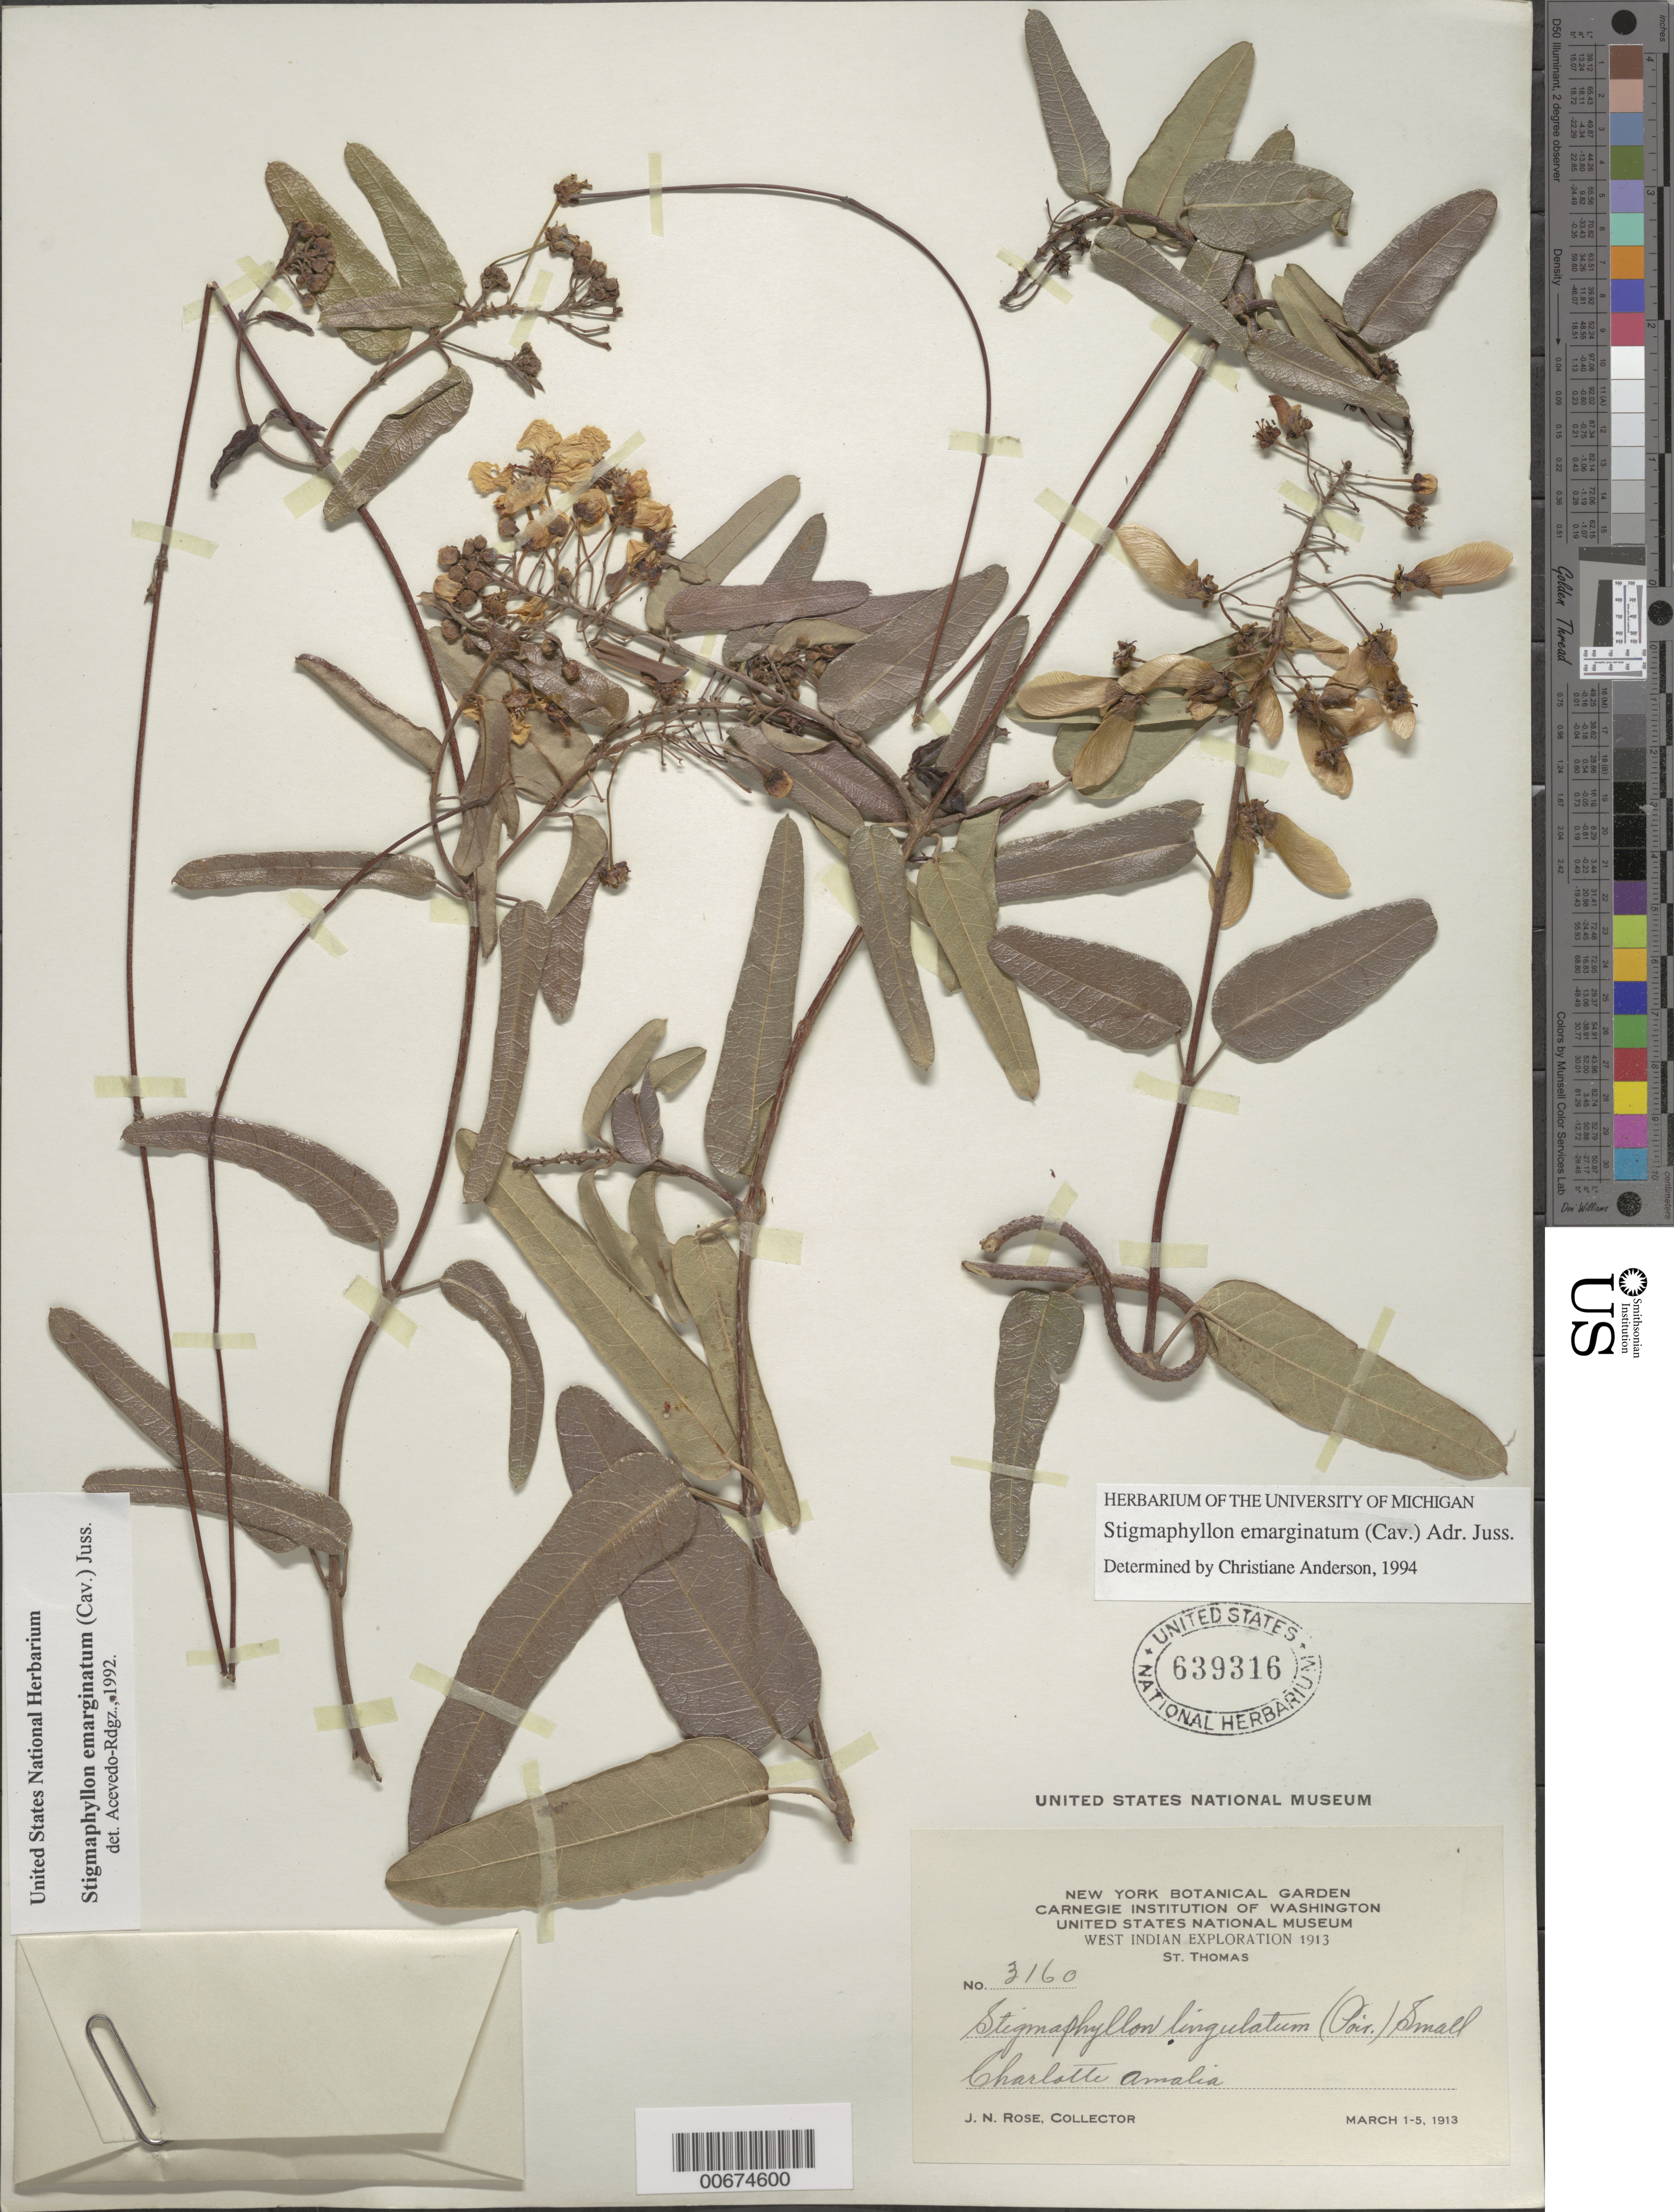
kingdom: Plantae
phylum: Tracheophyta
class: Magnoliopsida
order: Malpighiales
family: Malpighiaceae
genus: Stigmaphyllon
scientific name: Stigmaphyllon emarginatum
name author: (Cav.) A. Juss.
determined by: Anderson, C.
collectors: J. N. Rose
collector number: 3160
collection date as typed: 01 Mar 1913 to 05 Mar 1913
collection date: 1913-03-01/1913-03-05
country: U.S. Virgin Islands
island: St. Thomas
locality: Charlotte Amalia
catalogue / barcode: US 639316